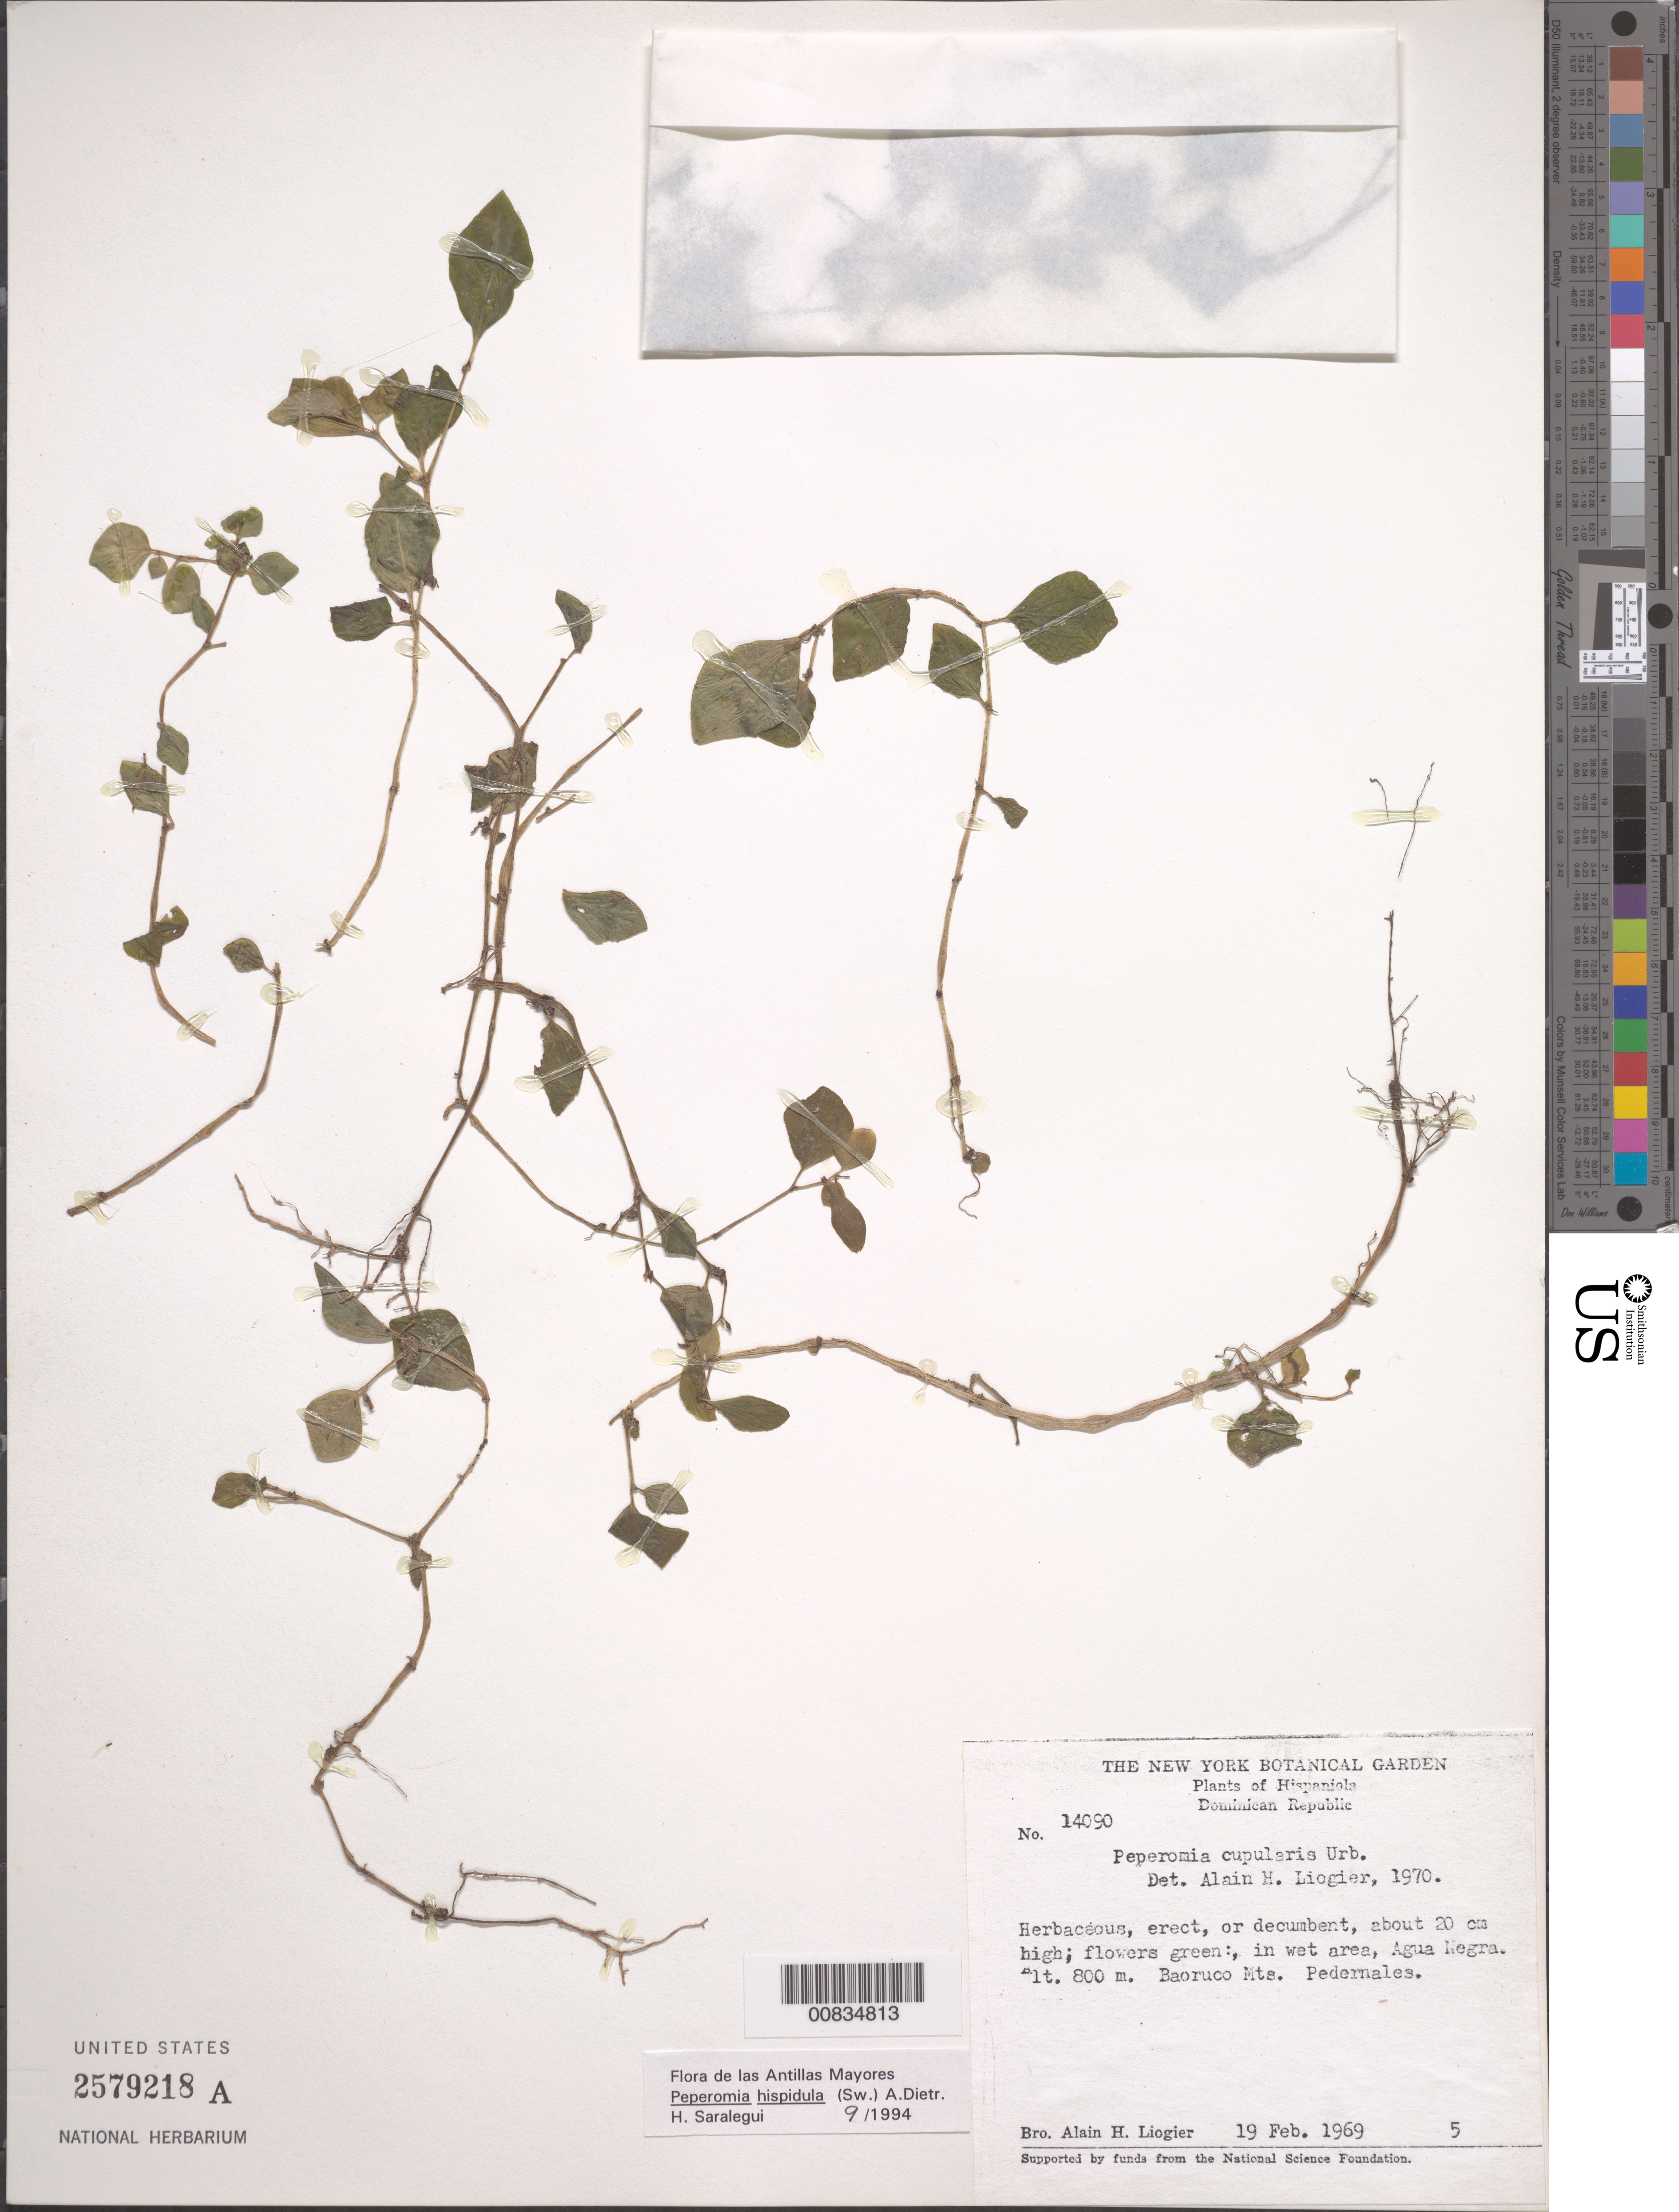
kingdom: Plantae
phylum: Tracheophyta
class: Magnoliopsida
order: Piperales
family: Piperaceae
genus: Peperomia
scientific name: Peperomia hispidula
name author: (Sw.) A. Dietr.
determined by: Saralegui Boza, H., (HAJB), Jardin Botanico Nacional (Habana)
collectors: A. H. Liogier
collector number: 14090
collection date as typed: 19 Feb 1969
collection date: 1969-02-19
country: Dominican Republic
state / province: Pedernales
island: Hispaniola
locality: Agua Negra. Baoruco Mts.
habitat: In wet area.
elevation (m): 800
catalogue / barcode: US 2579218A